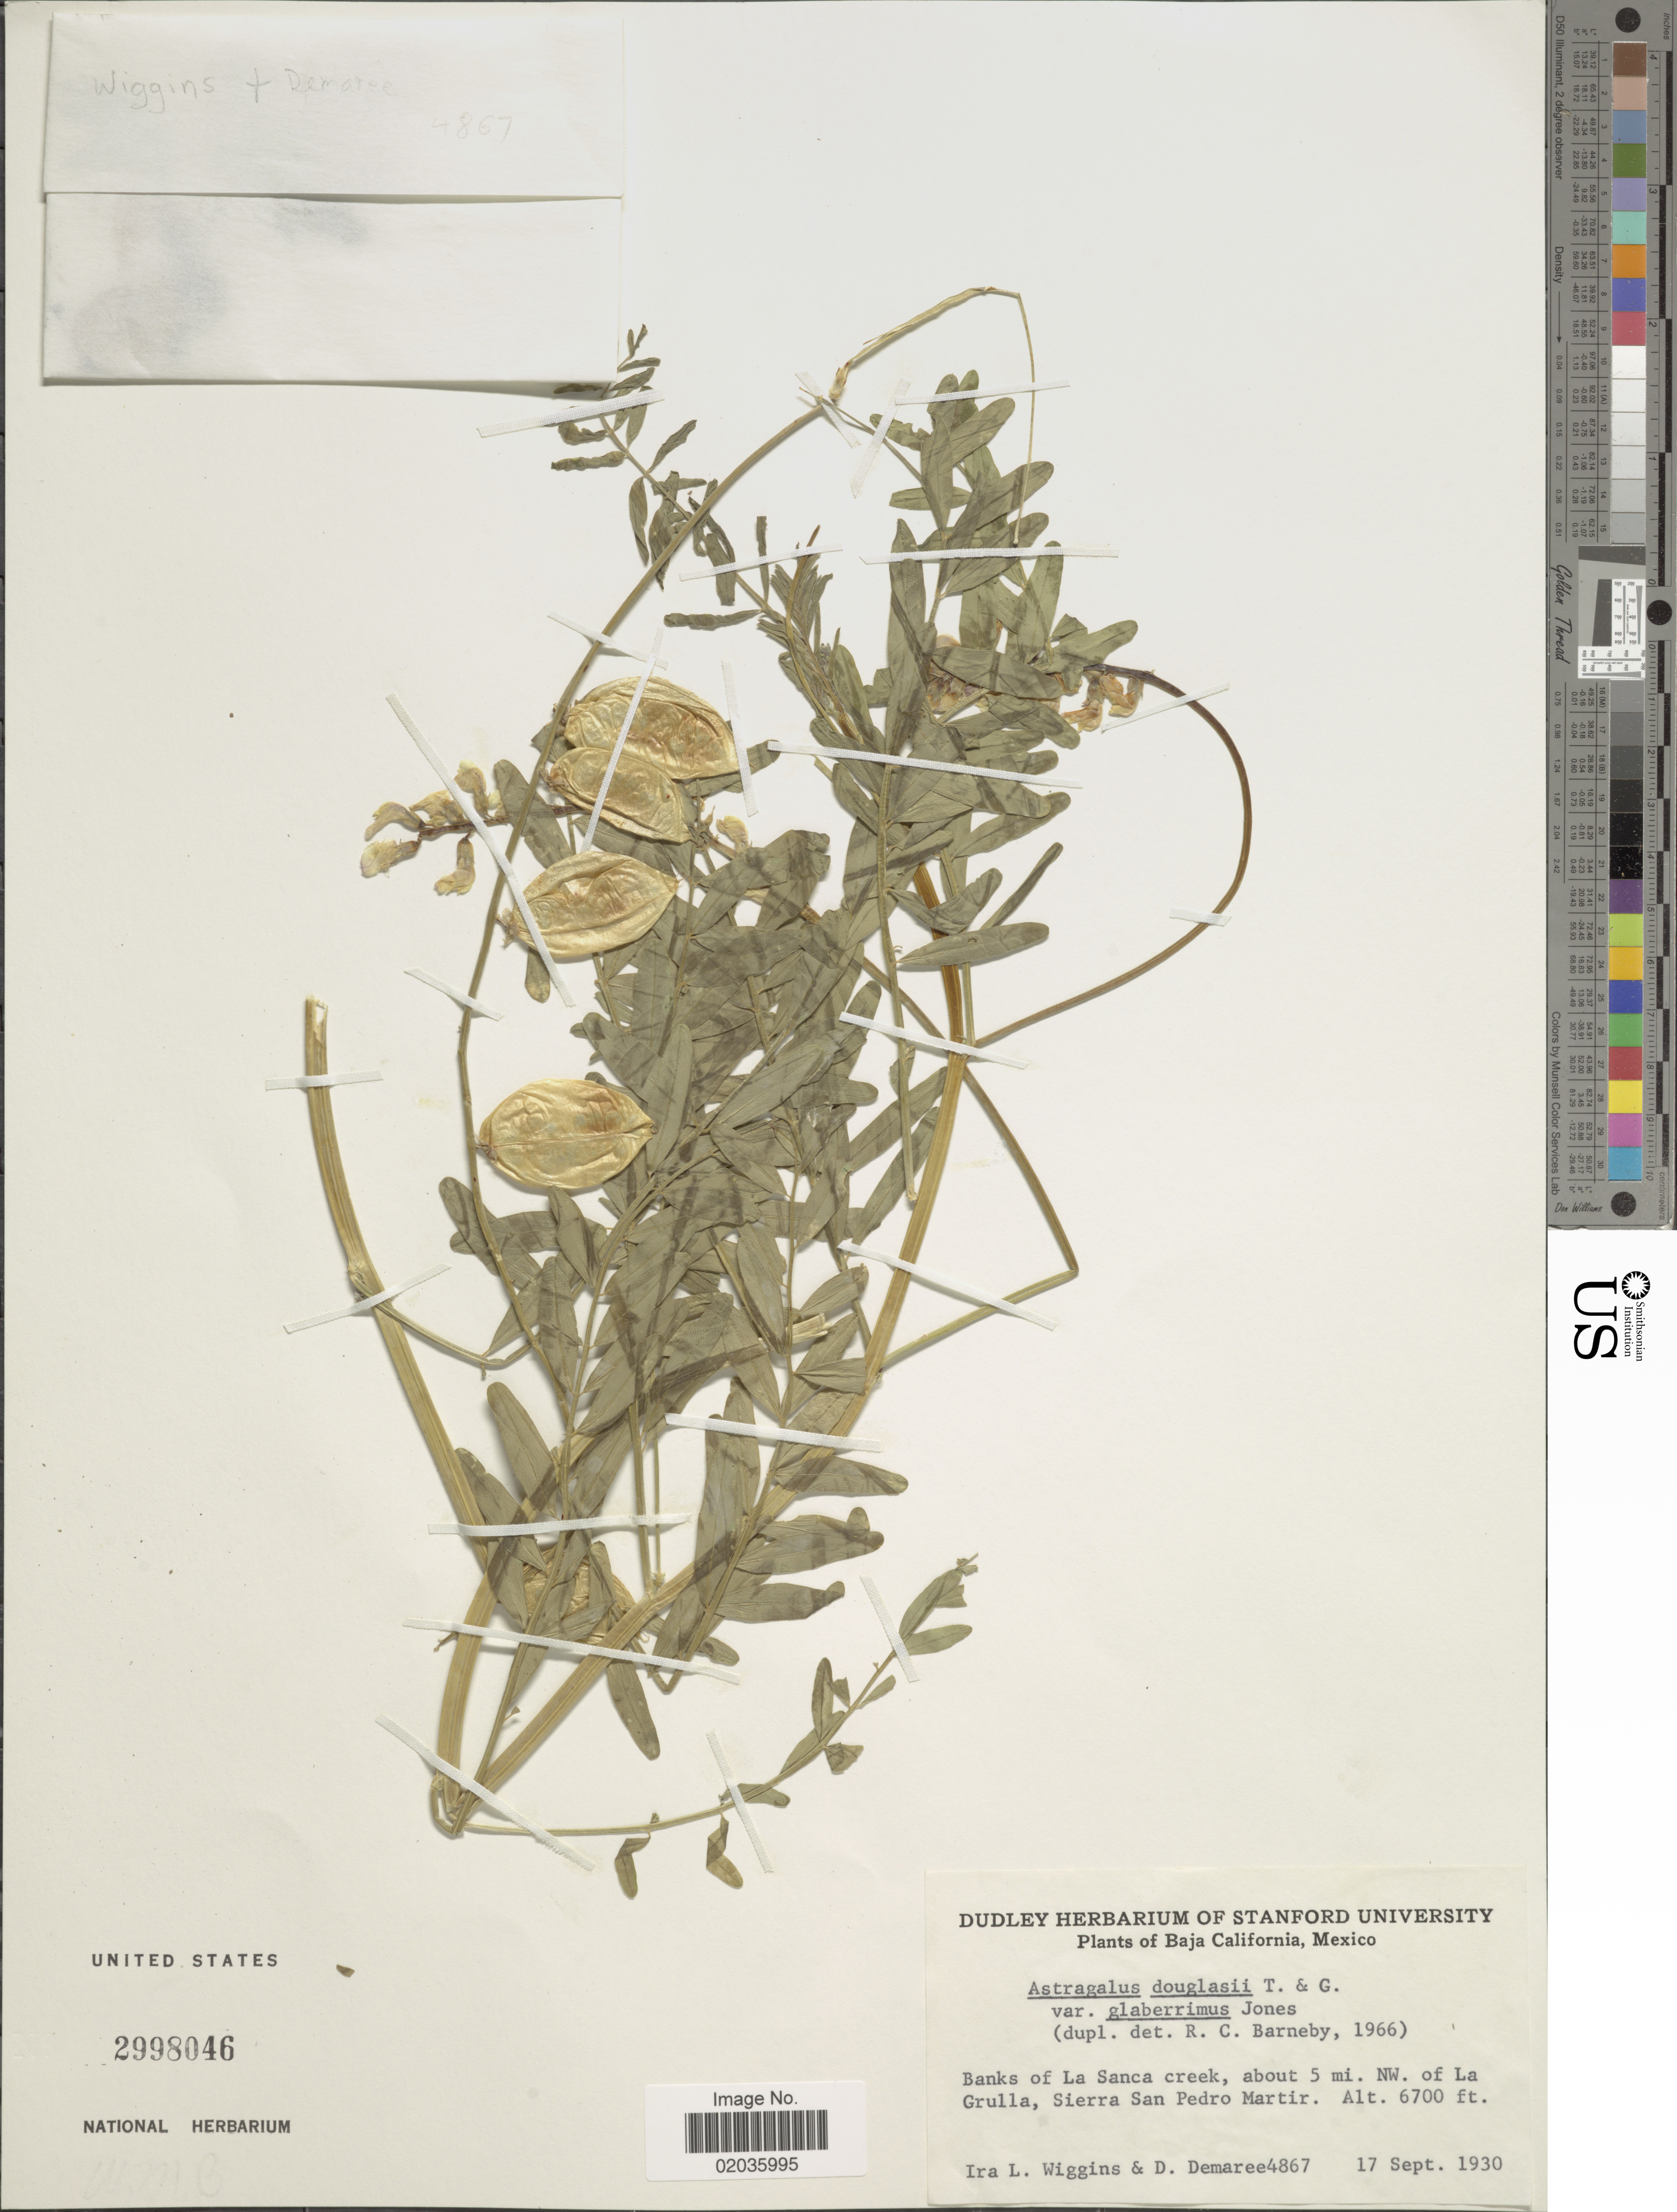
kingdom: Plantae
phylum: Tracheophyta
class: Magnoliopsida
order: Fabales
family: Fabaceae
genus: Astragalus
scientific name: Astragalus douglasii var. glaberrimus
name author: M.E. Jones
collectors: I. L. Wiggins & D. Demaree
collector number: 4867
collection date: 1930-09-17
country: Mexico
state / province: Baja California Norte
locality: Baja California, Mexico. Banks of La Sanca creek, about 5 mi, NW of La Grulla, Sierra San Pedro Martir.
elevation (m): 2042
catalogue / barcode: US 2998046